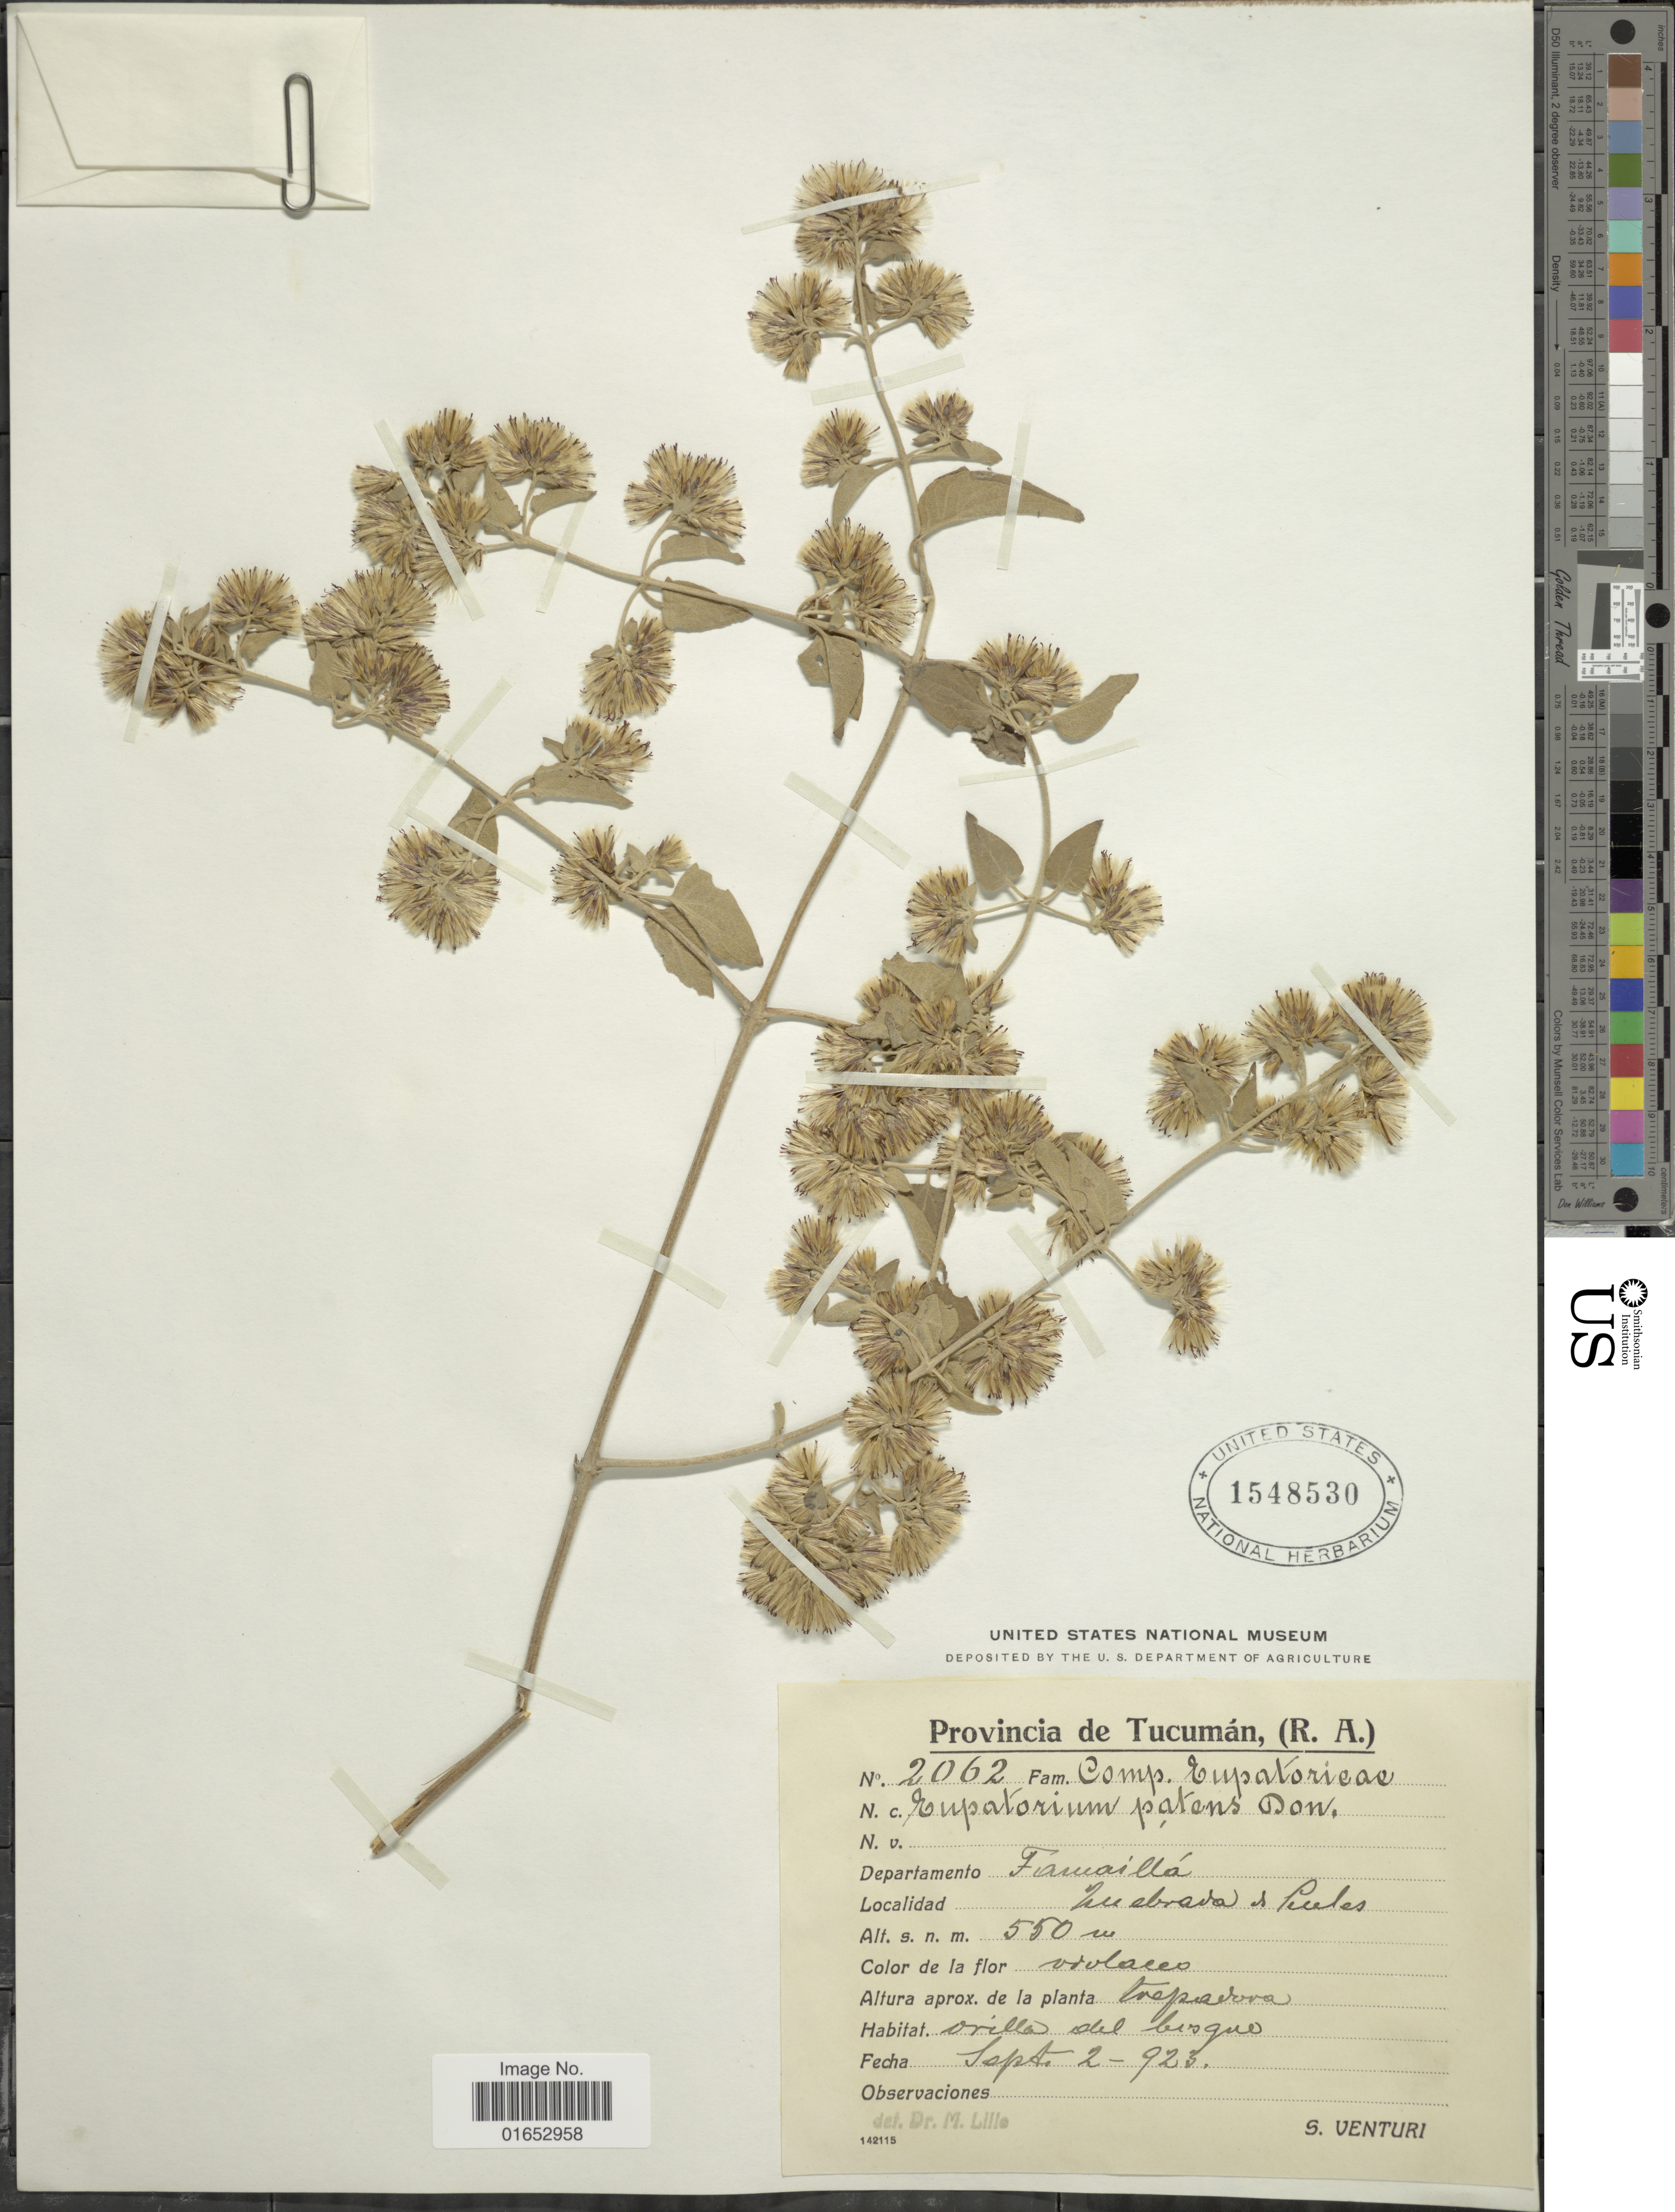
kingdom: Plantae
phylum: Tracheophyta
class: Magnoliopsida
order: Asterales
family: Asteraceae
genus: Austrobrickellia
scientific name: Austrobrickellia patens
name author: (D. Don ex Hook. & Arn.) R.M. King & H. Rob.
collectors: S. Venturi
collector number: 2062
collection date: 1923-09-02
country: Argentina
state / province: Tucumán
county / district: Famailla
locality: Departamento Famaillá, Quebrada de Lules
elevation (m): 550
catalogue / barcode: US 1548530